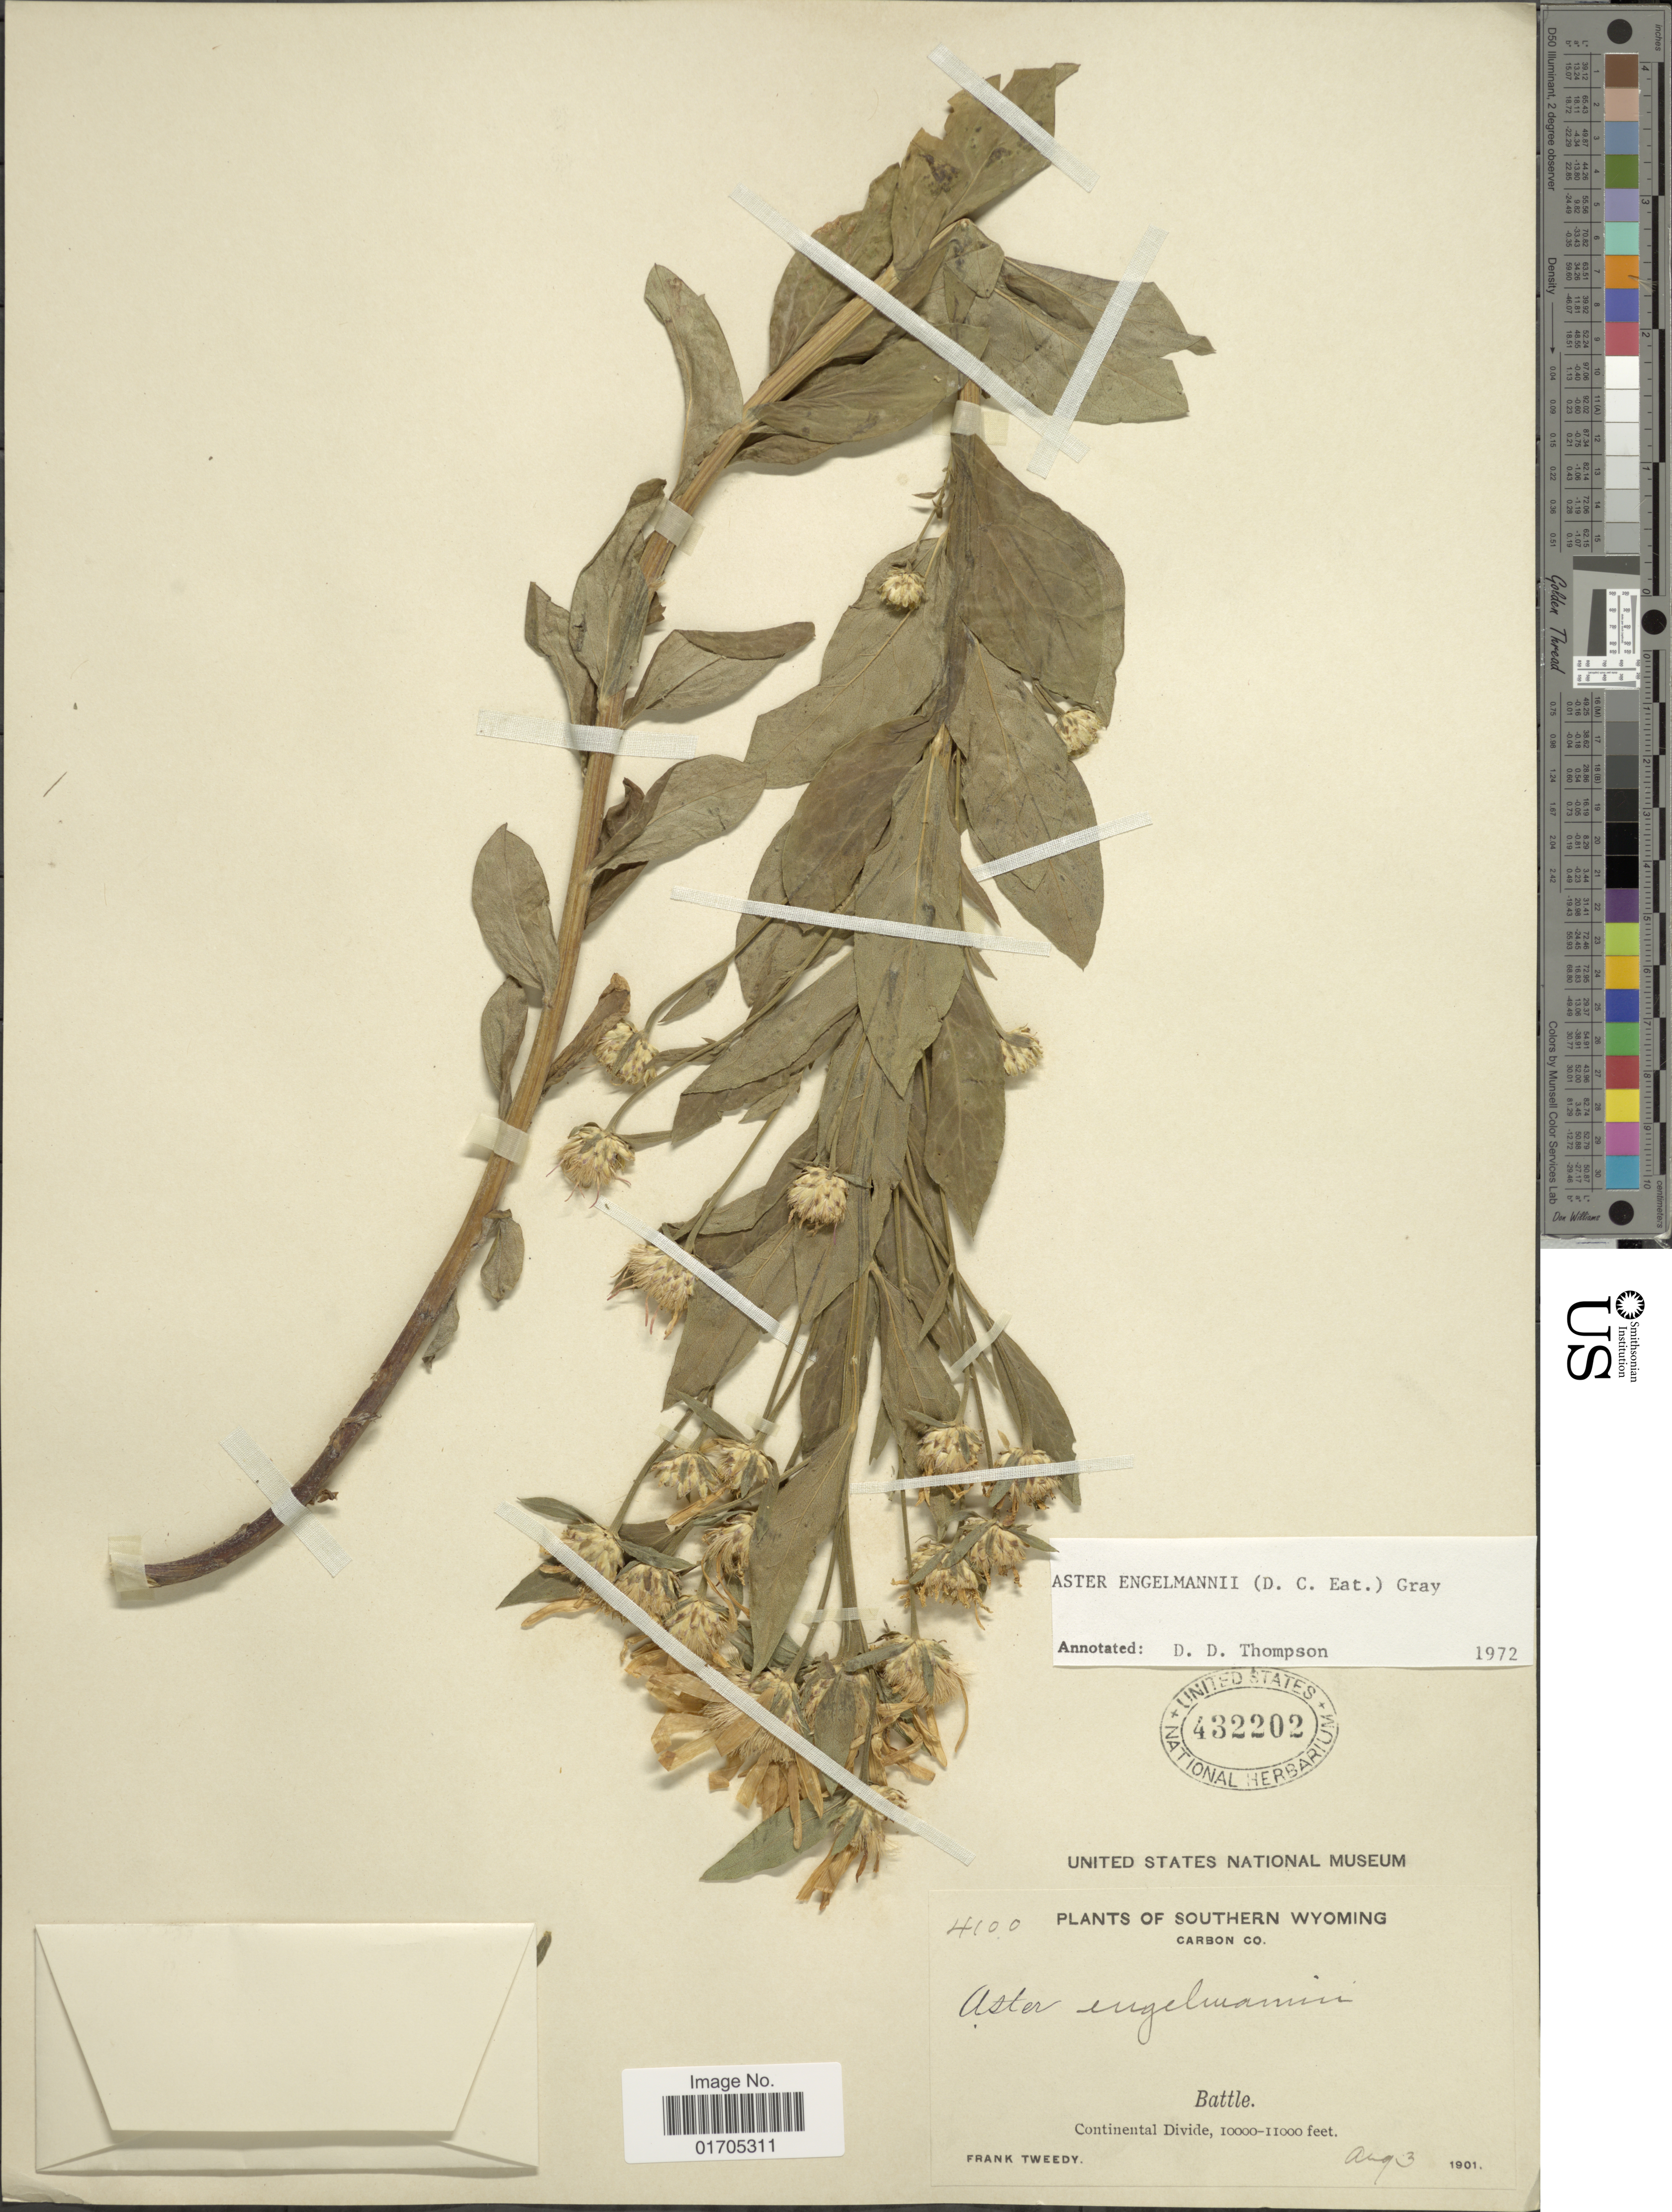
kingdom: Plantae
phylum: Tracheophyta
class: Magnoliopsida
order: Asterales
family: Asteraceae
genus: Eucephalus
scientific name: Eucephalus engelmannii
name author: (D.C. Eaton) Greene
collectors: F. Tweedy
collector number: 4100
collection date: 1901-08-03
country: United States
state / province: Wyoming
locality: Southern Wyoming, Carbon Co., Battle, Continental Divide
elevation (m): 3048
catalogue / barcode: US 432202